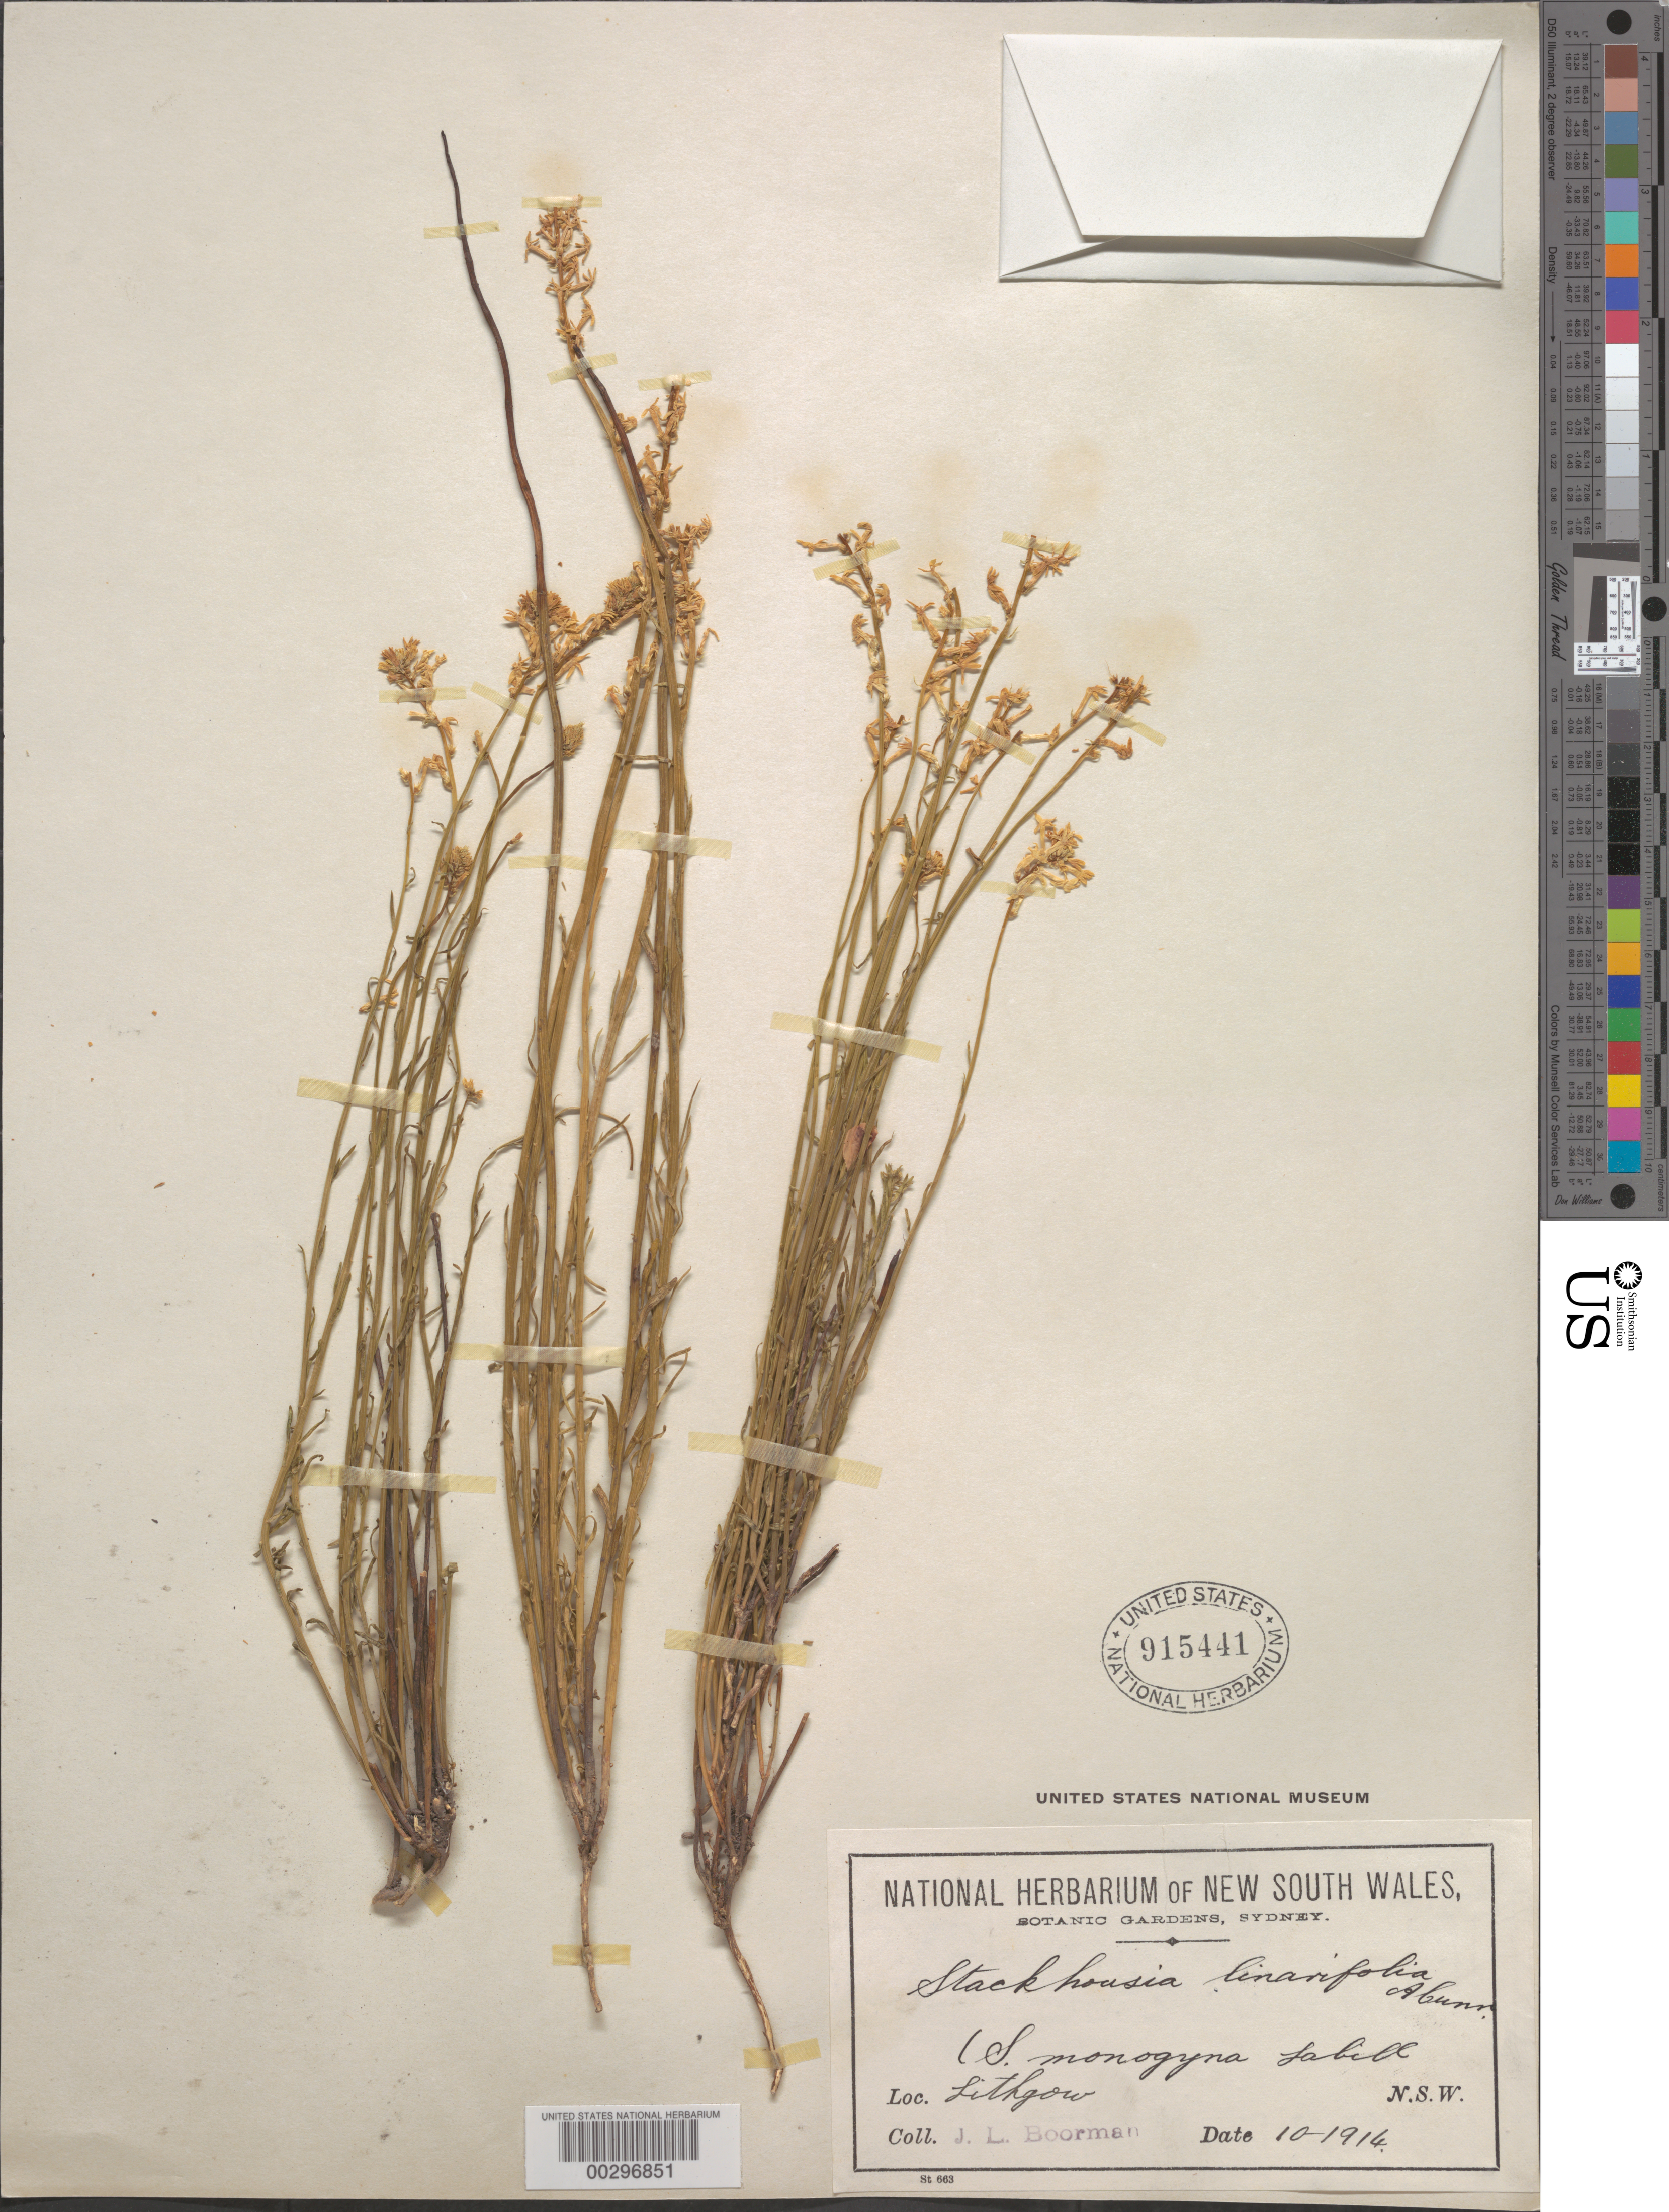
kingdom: Plantae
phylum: Tracheophyta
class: Magnoliopsida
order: Celastrales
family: Celastraceae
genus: Stackhousia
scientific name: Stackhousia linarifolia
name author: A. Cunn.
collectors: J. Boorman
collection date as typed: Oct 1914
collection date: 1914-10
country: Australia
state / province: New South Wales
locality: Lithgow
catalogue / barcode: US 915441